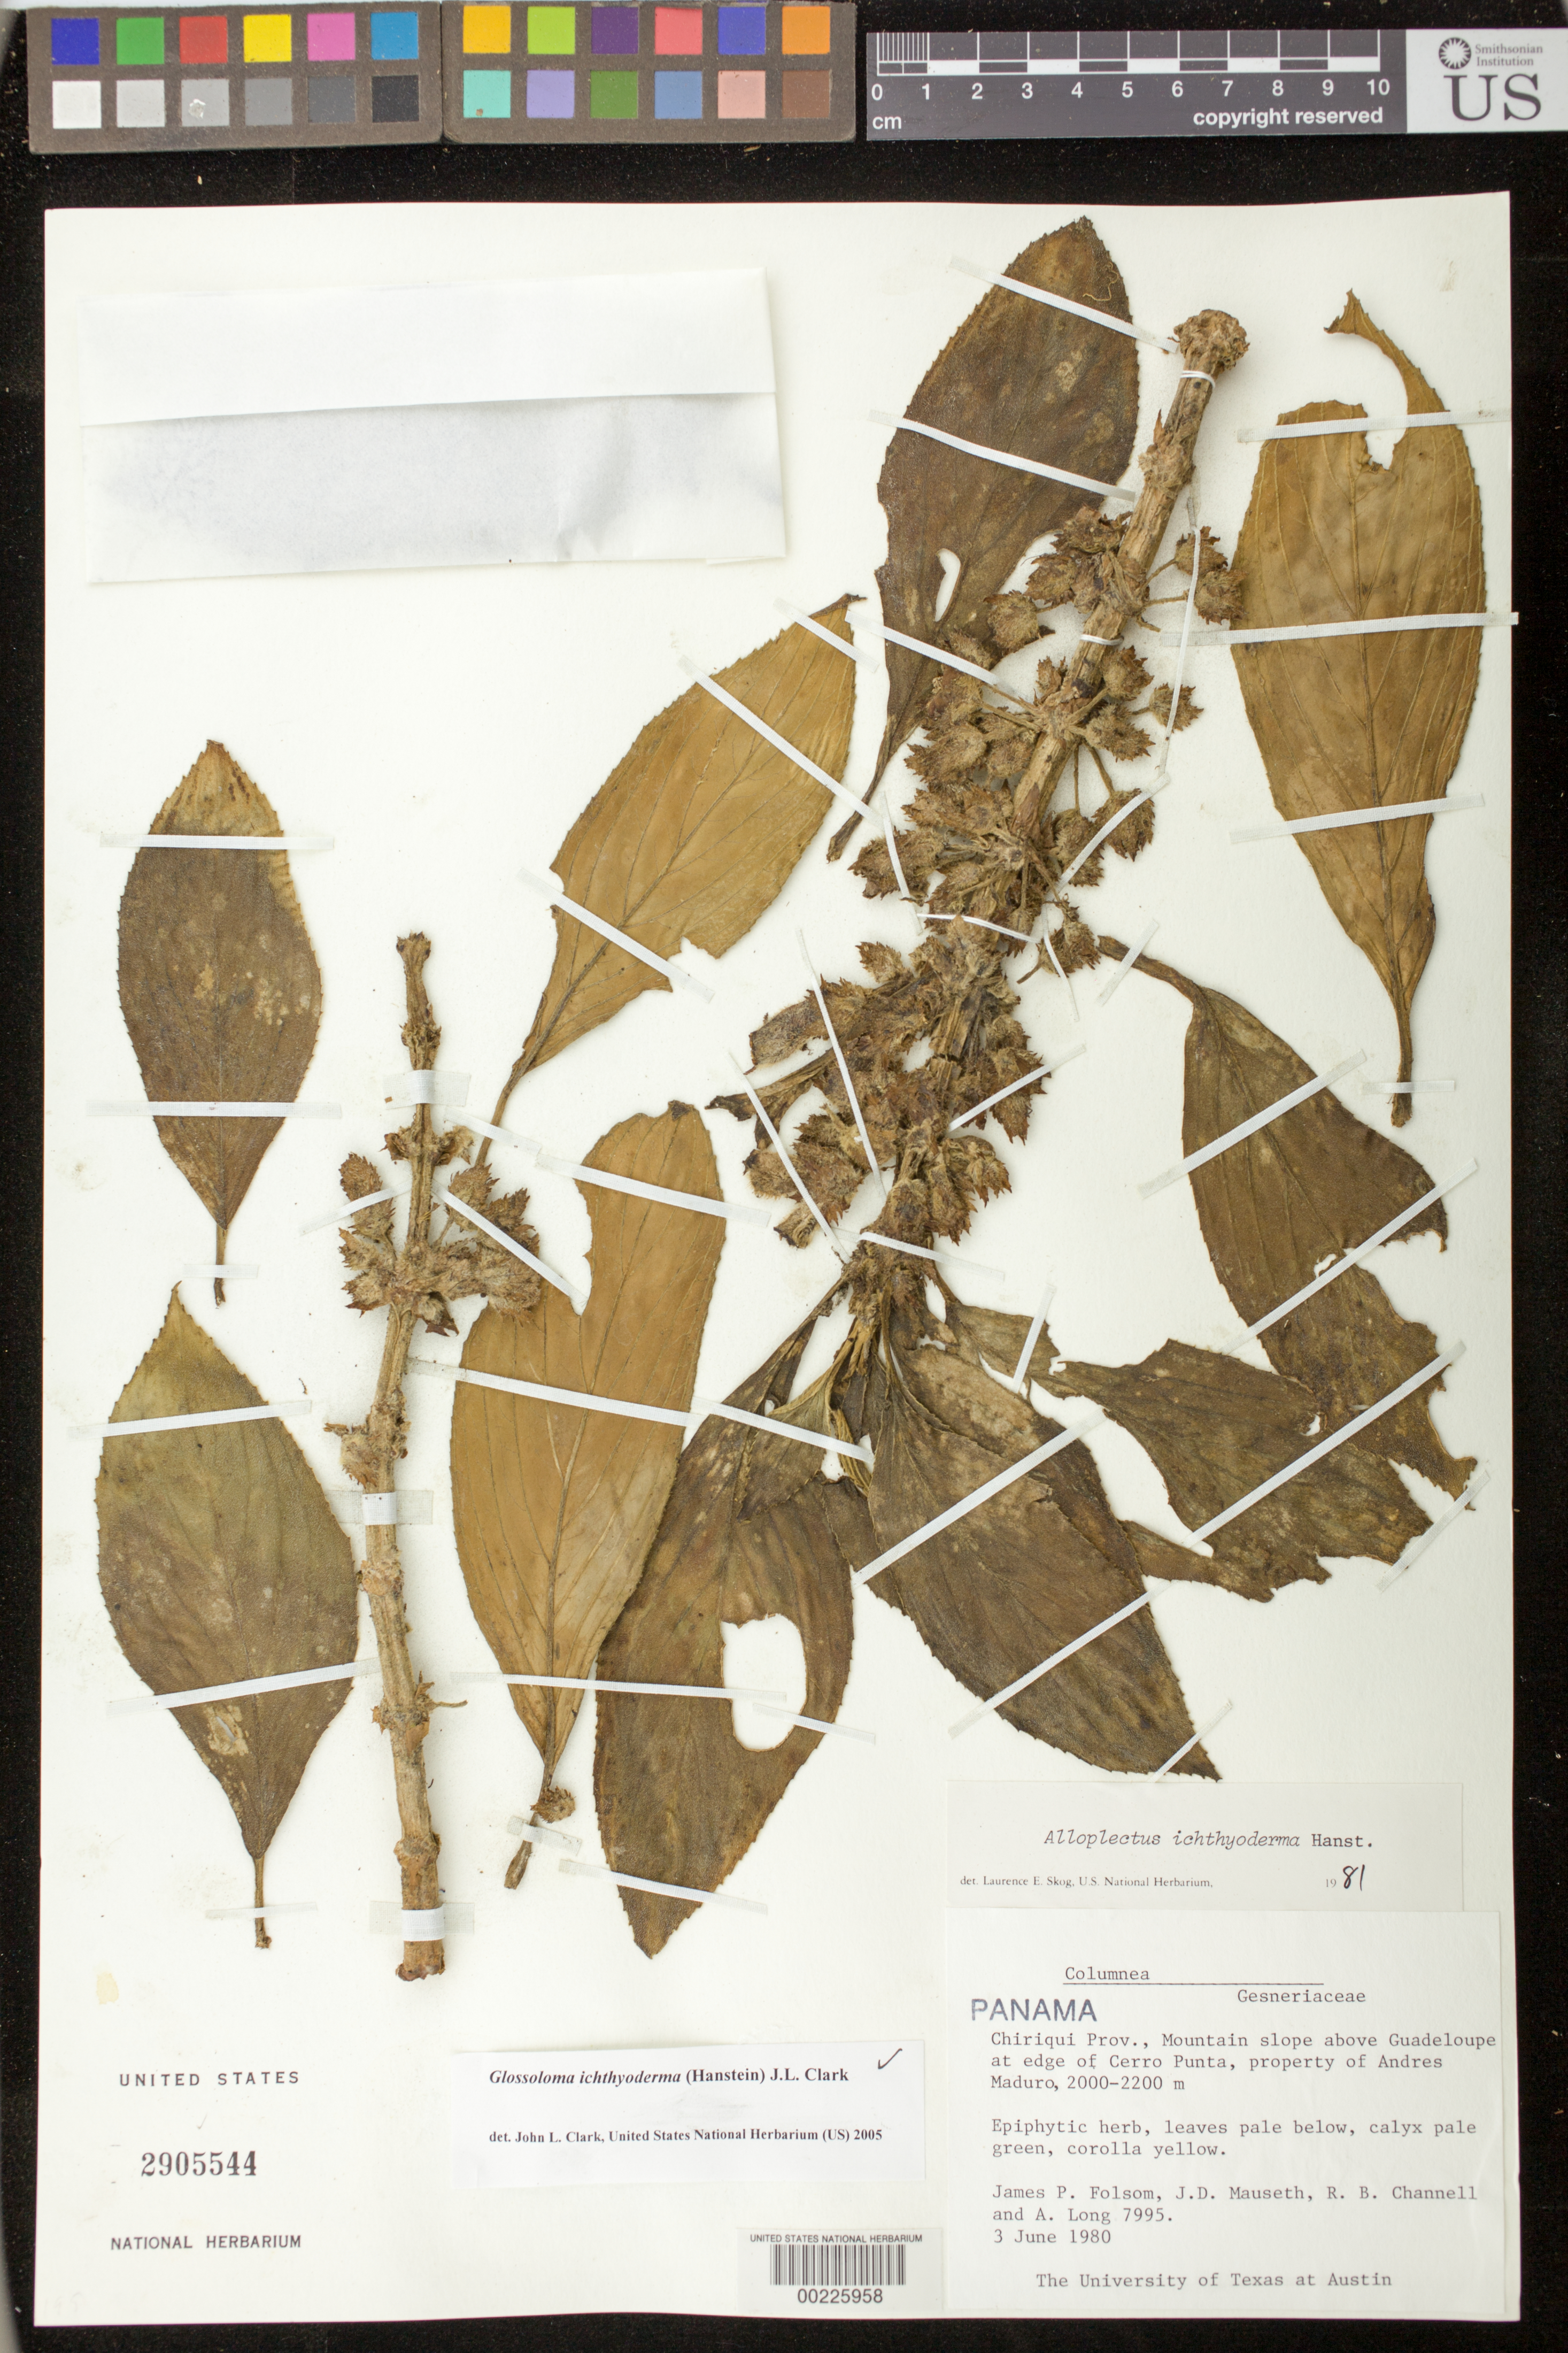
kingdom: Plantae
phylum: Tracheophyta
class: Magnoliopsida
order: Lamiales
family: Gesneriaceae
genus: Glossoloma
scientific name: Glossoloma ichthyoderma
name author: (Hanst.) J.L. Clark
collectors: J. P. Folsom & et al.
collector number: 7995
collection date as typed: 03 Jun 1980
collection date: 1980-06-03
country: Panama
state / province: Chiriquí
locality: Mountain slope above Guadeloupe at edge of Cerro Punta, property of Andres Maduro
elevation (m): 2000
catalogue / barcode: US 2905544